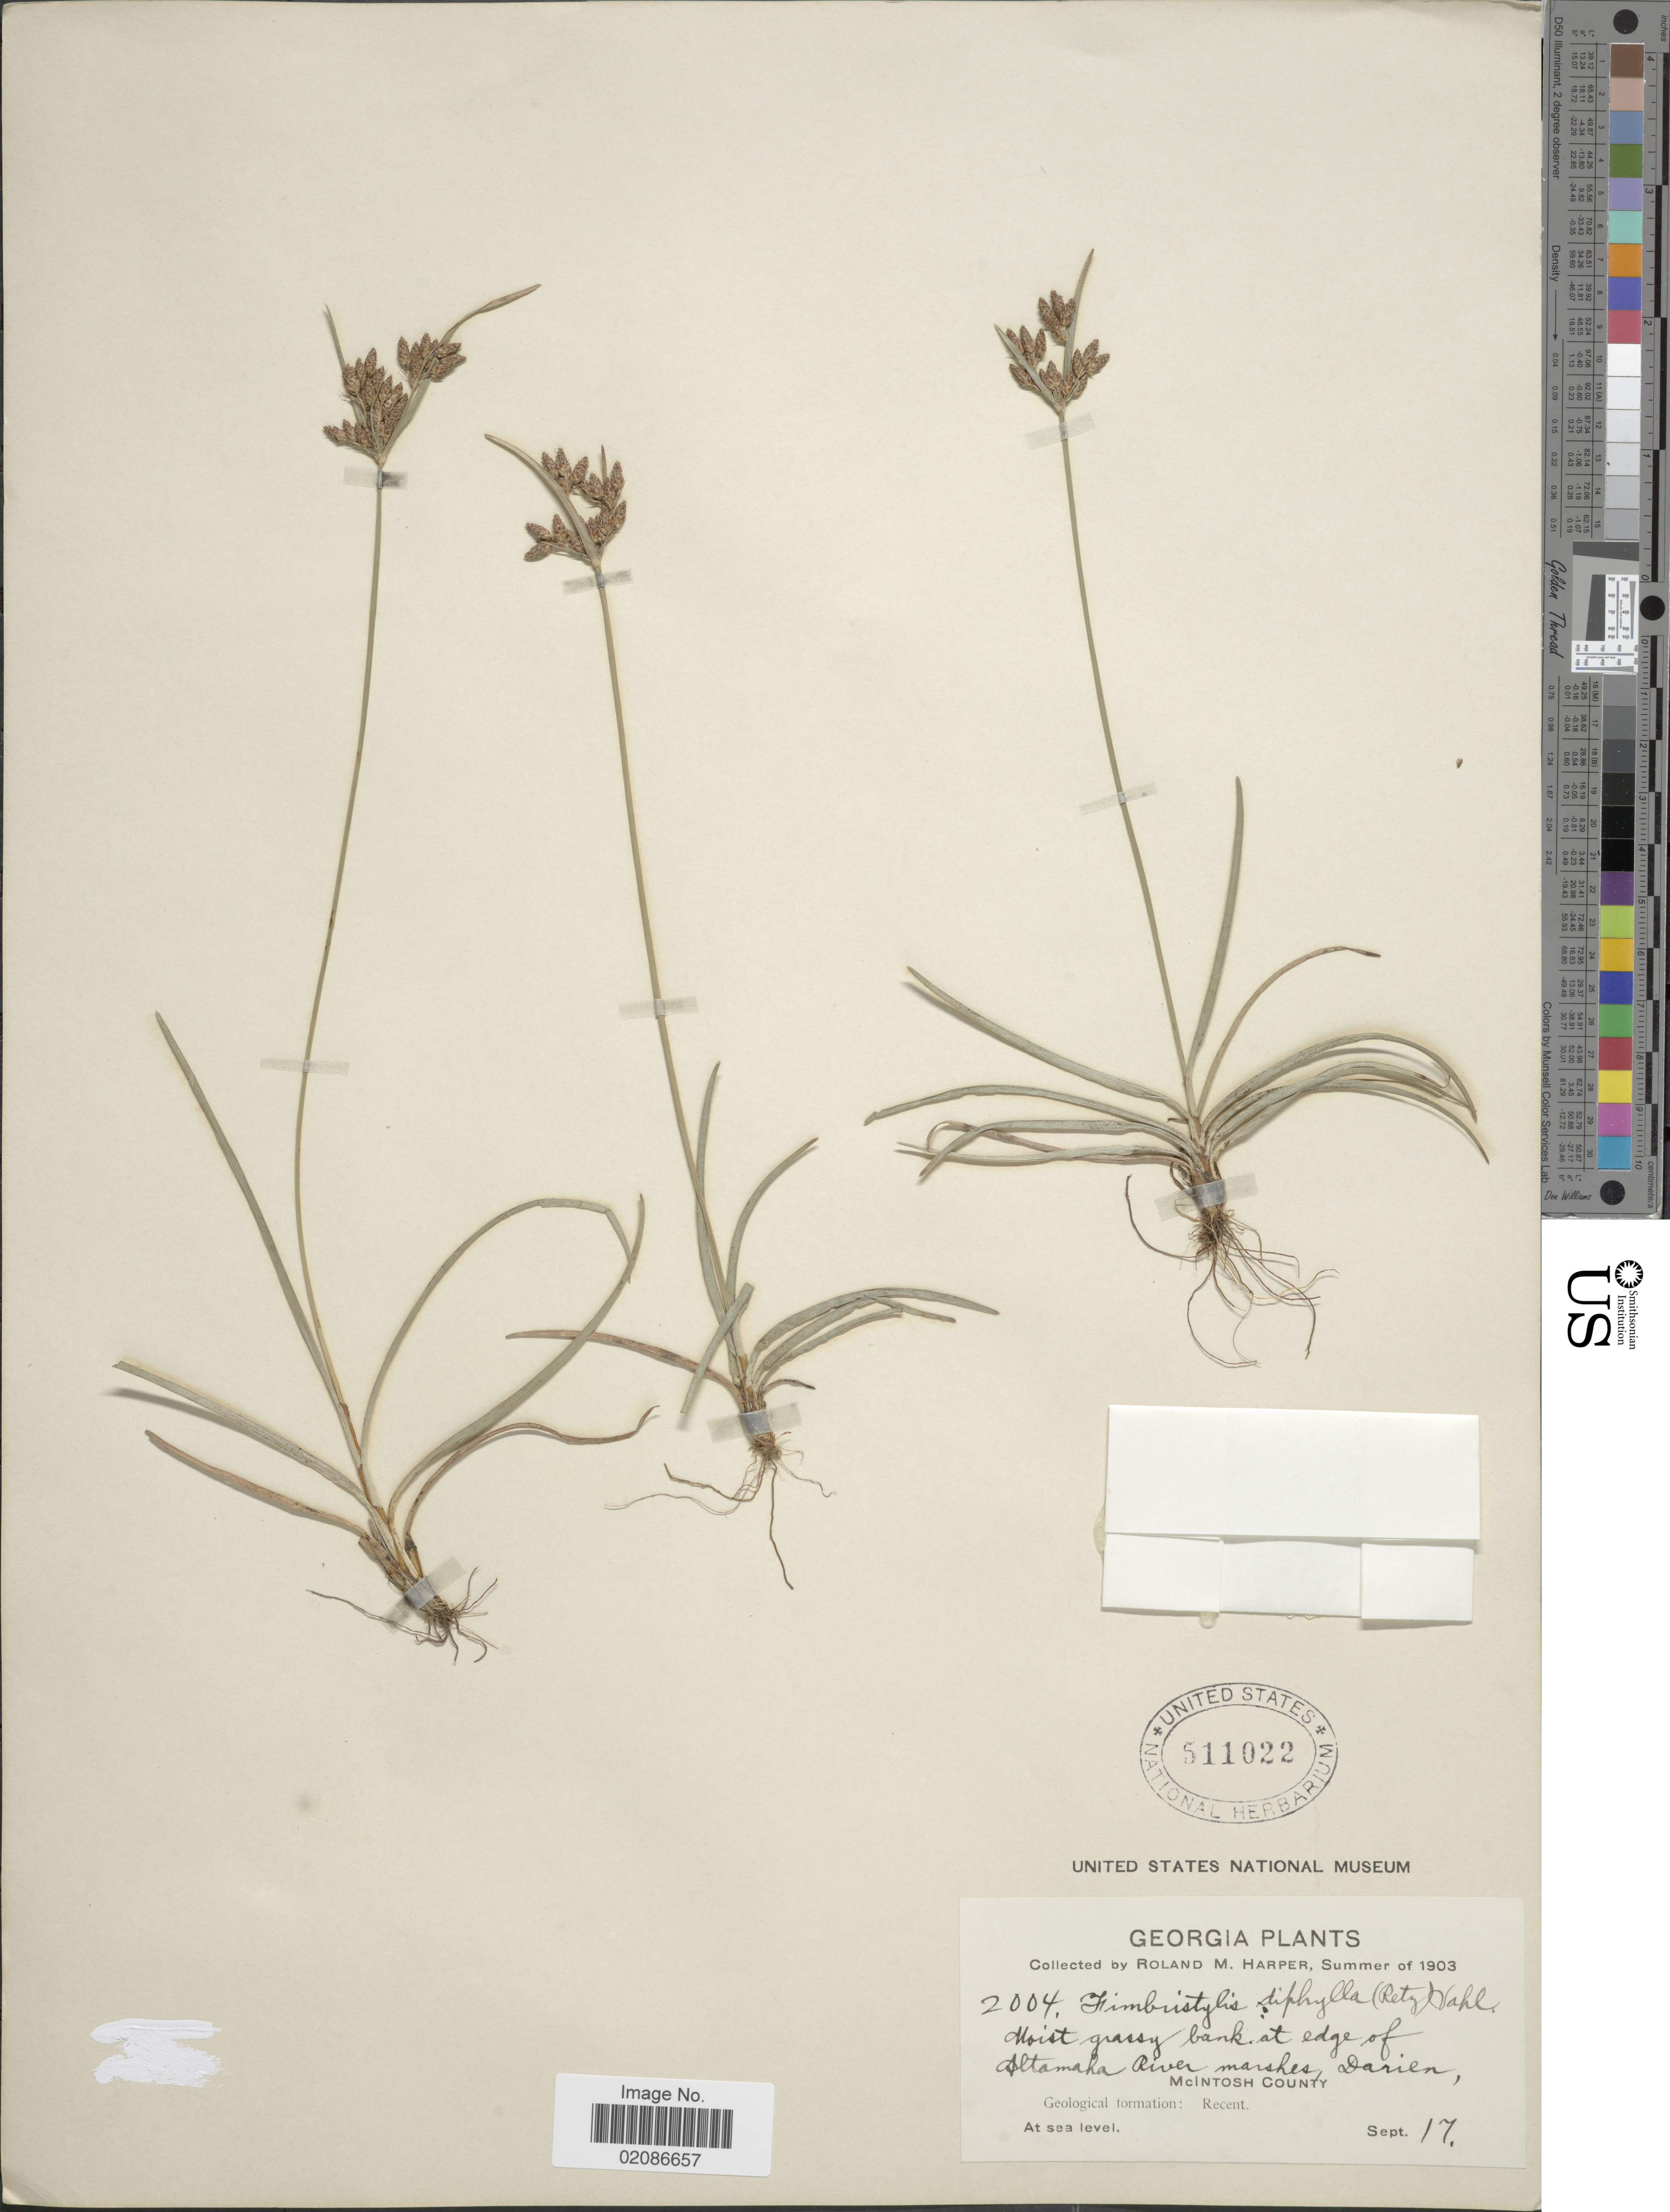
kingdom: Plantae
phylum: Tracheophyta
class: Liliopsida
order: Poales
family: Cyperaceae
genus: Fimbristylis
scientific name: Fimbristylis dichotoma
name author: (L.) Vahl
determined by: Strong, Mark T., (BOT), Smithsonian Institution - National Museum of Natural History (UNITED STATES)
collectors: R. M. Harper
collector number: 2004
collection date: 1903-09-17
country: United States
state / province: Georgia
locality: Moist grassy bank at edge of Altamaha River marshes Darien, McIntosh County. Geological formation: Recent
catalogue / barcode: US 511022